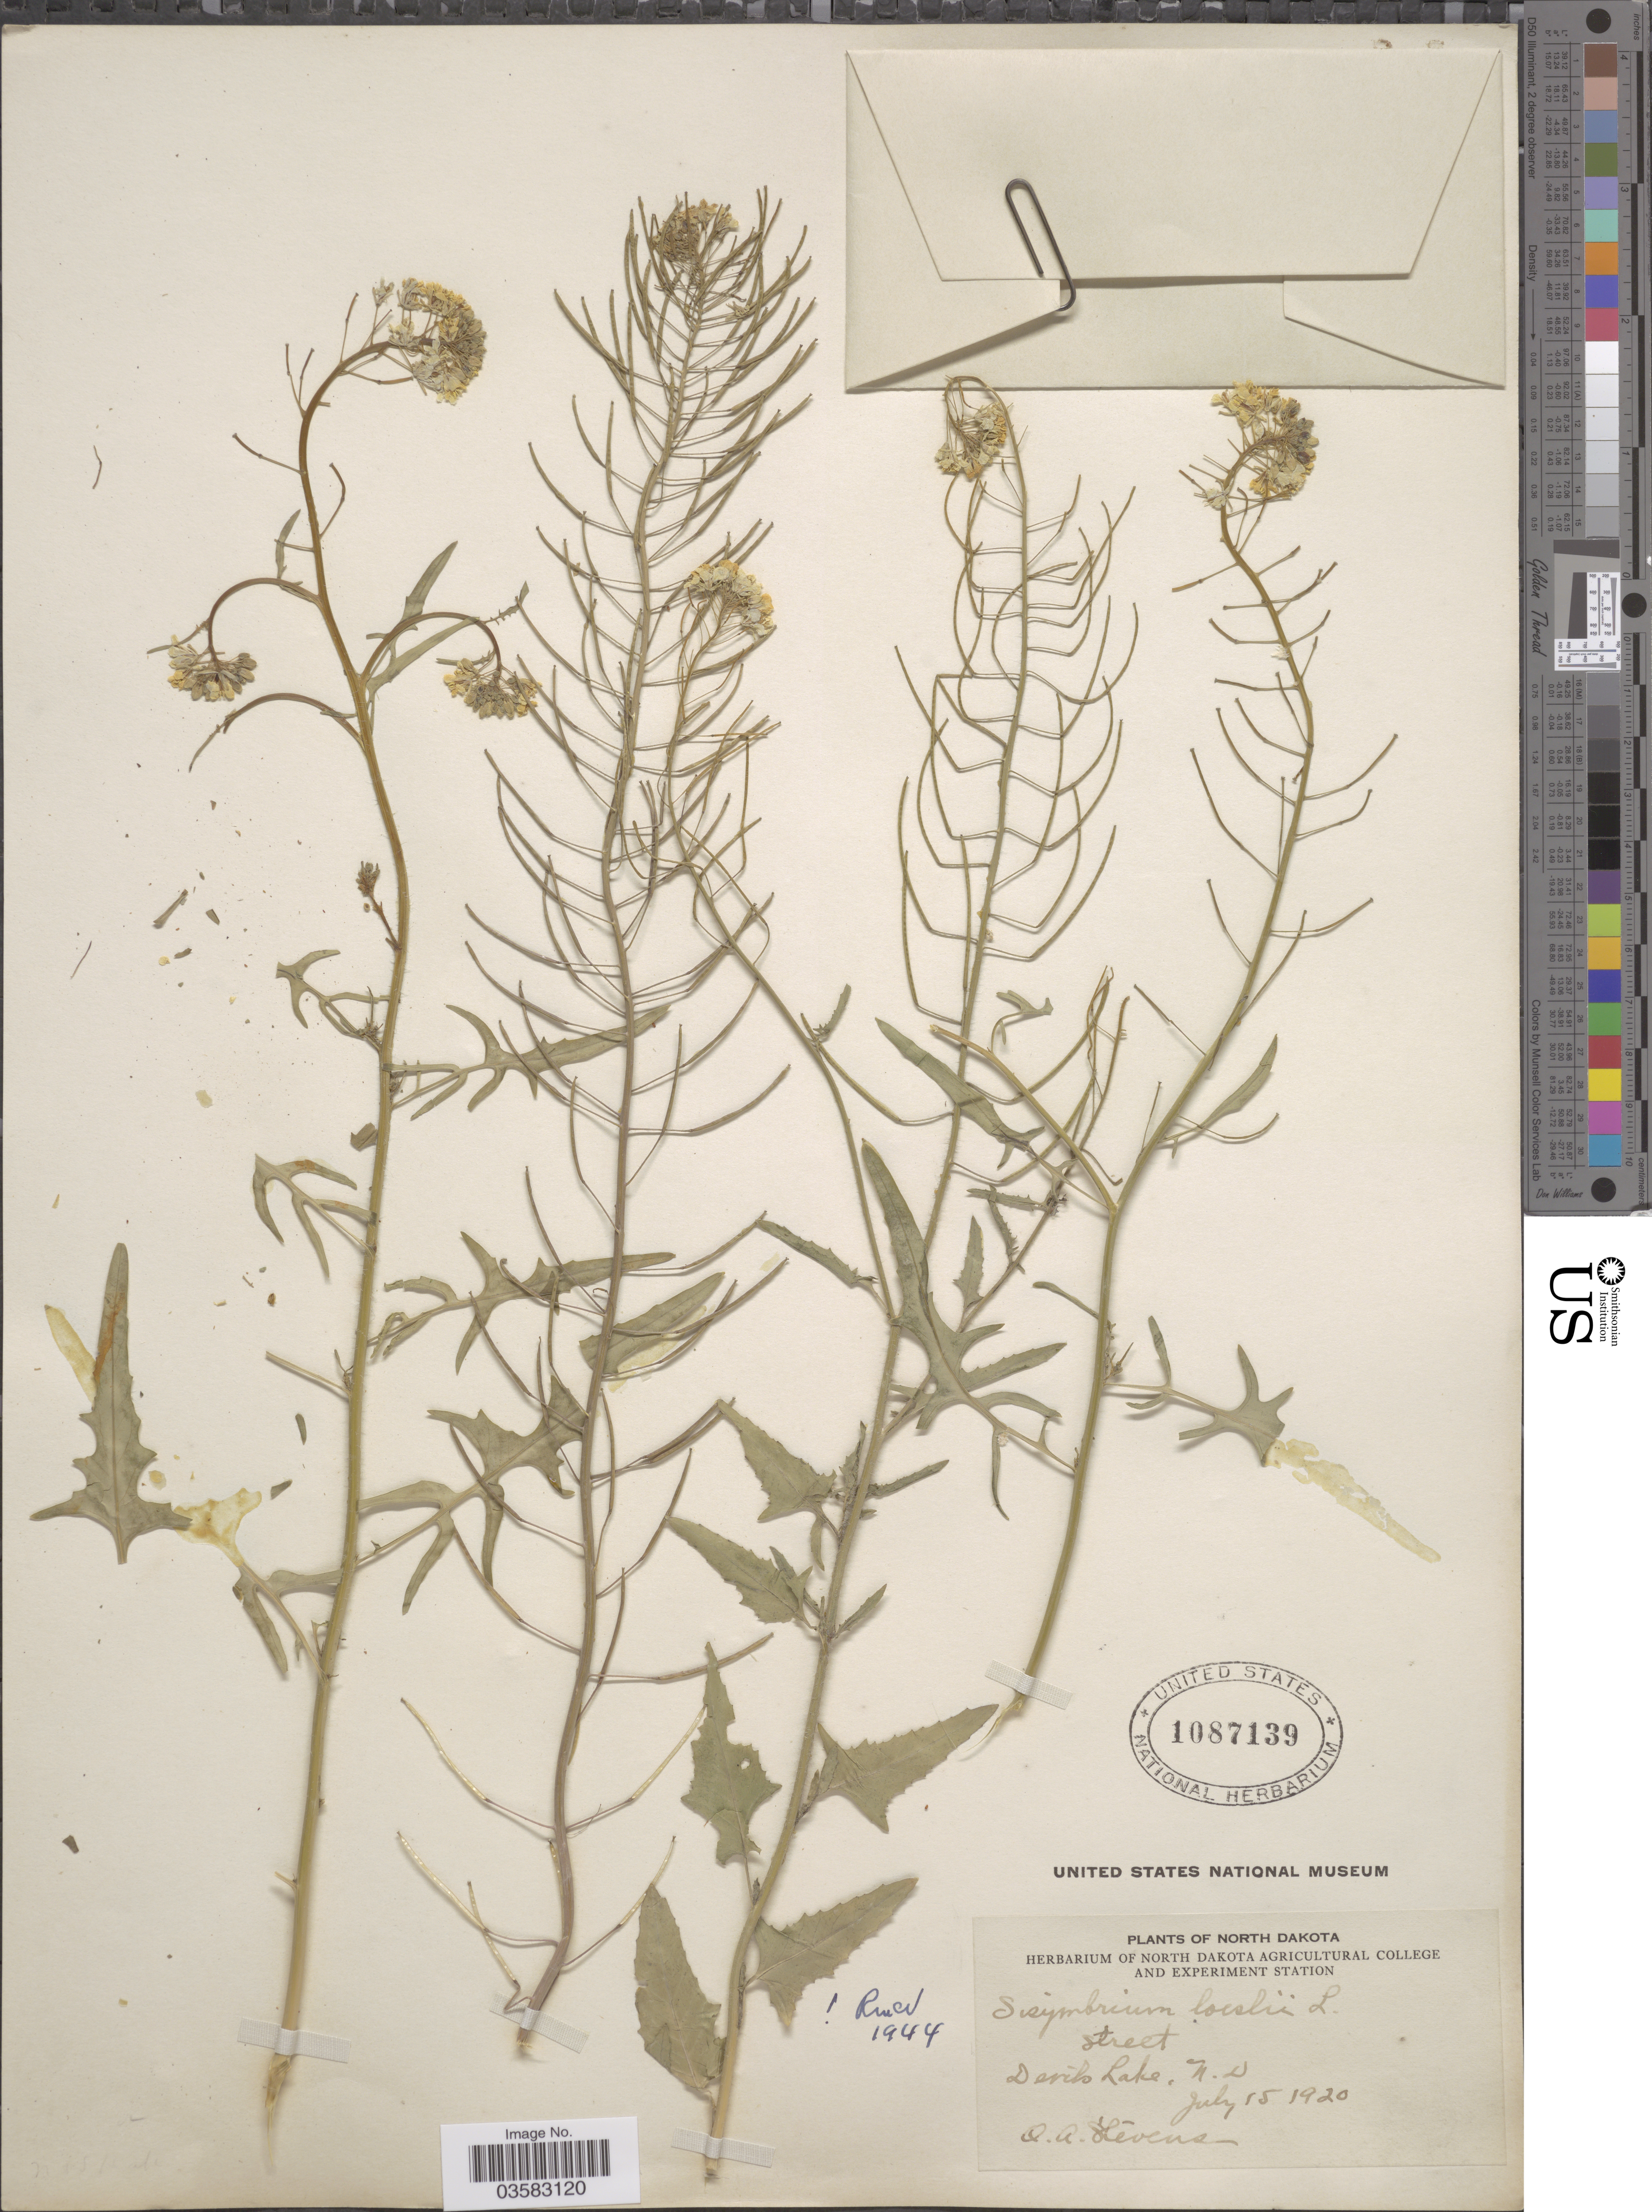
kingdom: Plantae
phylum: Tracheophyta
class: Magnoliopsida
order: Brassicales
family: Brassicaceae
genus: Sisymbrium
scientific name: Sisymbrium loeselii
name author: L.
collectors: O. A. Stevens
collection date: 1920-07-15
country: United States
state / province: North Dakota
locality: Devils Lake.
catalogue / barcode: US 1087139